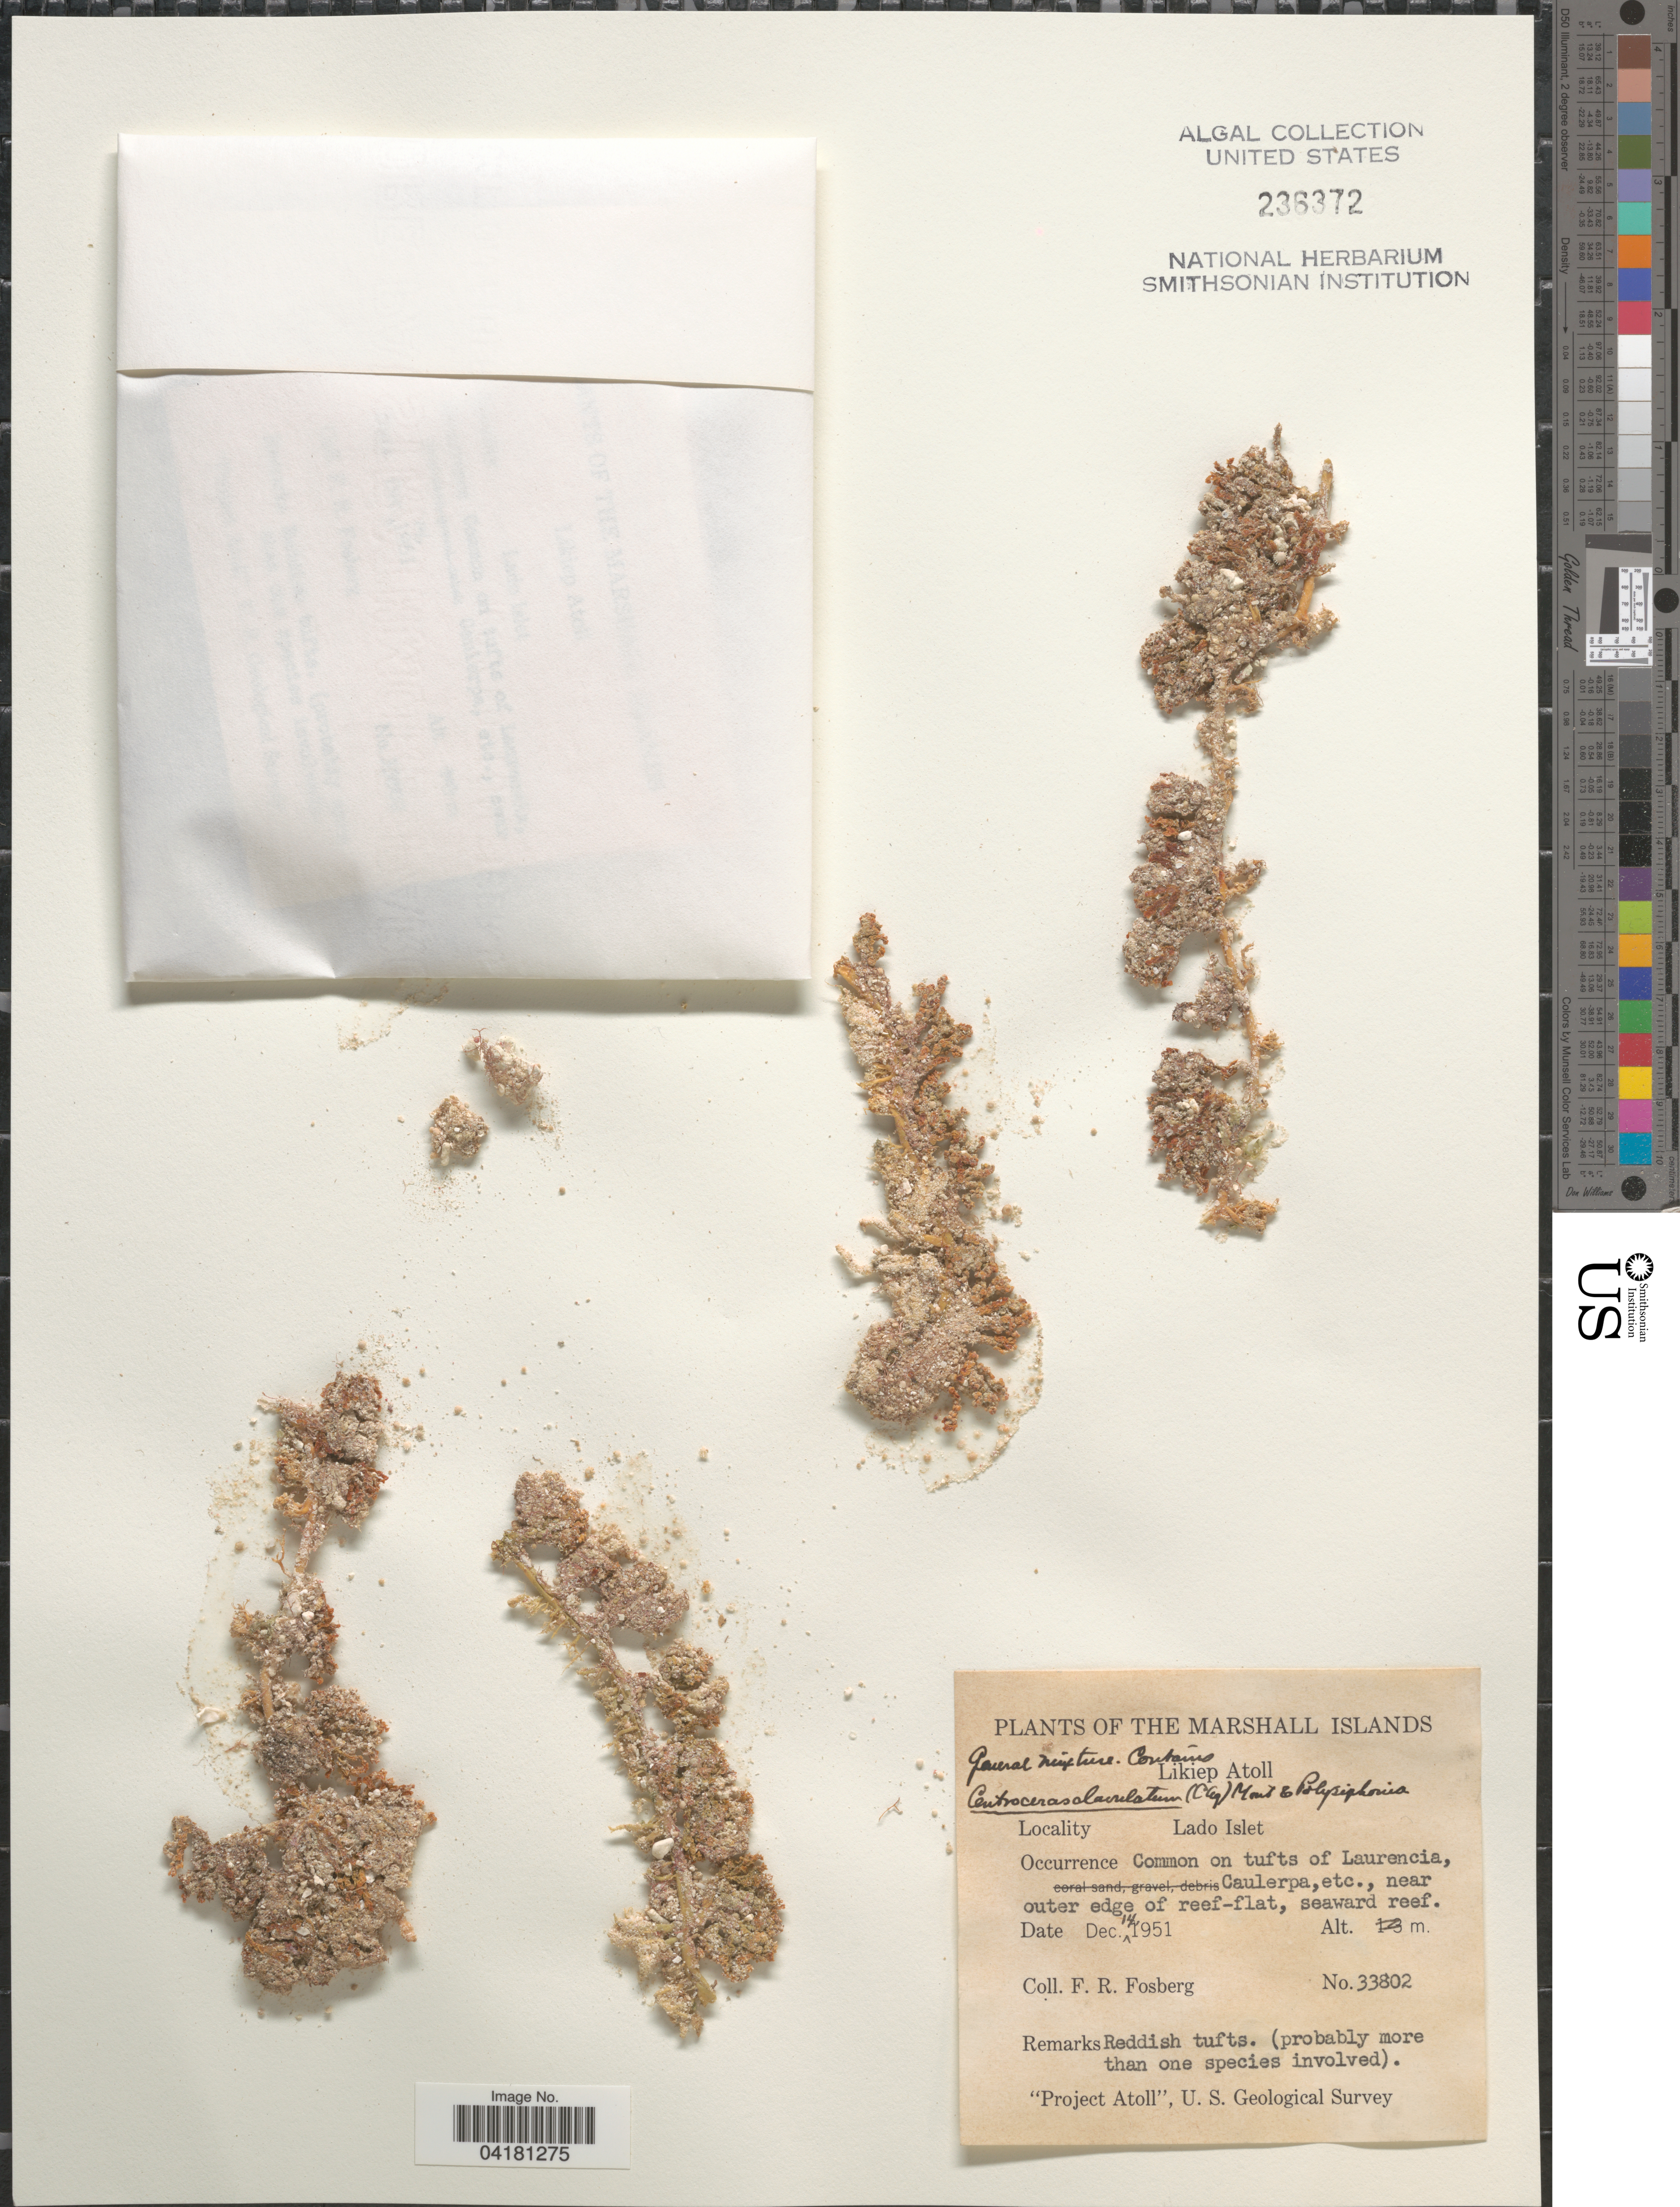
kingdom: Plantae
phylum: Rhodophyta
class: Florideophyceae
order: Ceramiales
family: Ceramiaceae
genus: Centroceras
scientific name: Centroceras clavulatum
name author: (C. Agardh) Mont.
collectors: F. R. Fosberg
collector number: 33802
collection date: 1951-12-14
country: Marshall Islands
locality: Likiep Atoll. Lado Islet. "Project Atoll", U. S. Geological Survey.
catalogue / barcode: US 236372